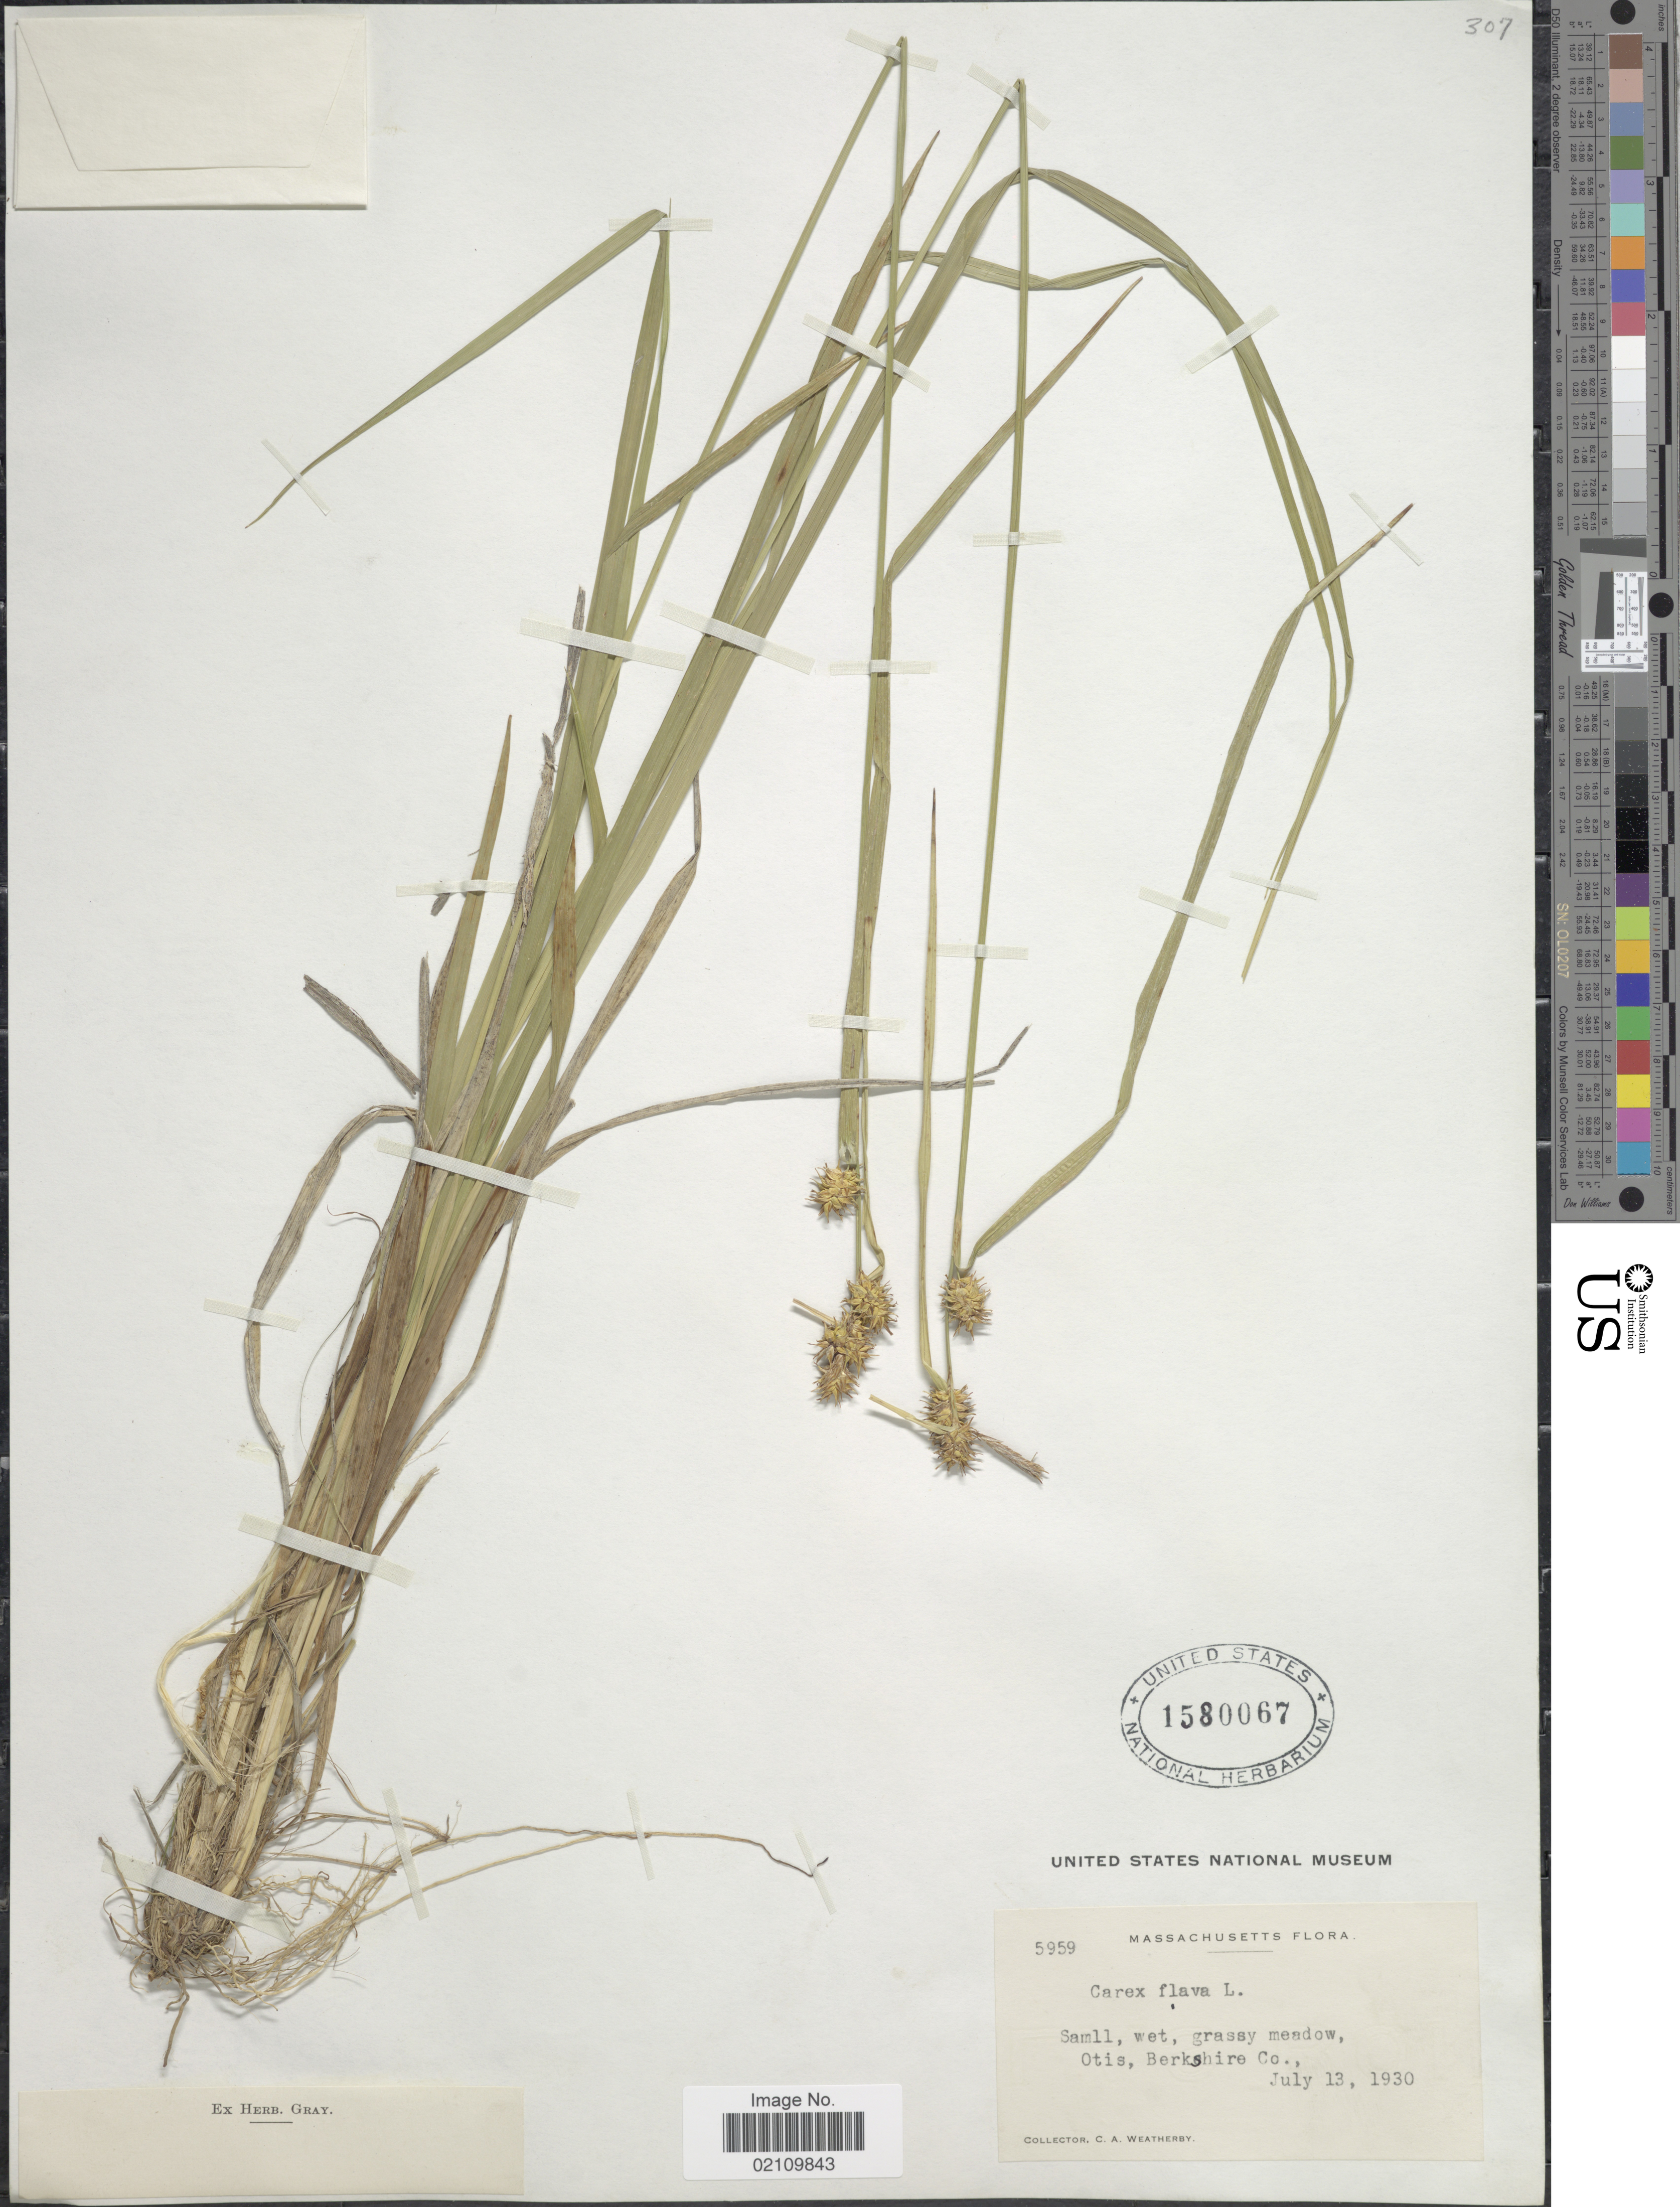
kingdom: Plantae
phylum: Tracheophyta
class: Liliopsida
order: Poales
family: Cyperaceae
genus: Carex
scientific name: Carex flava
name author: L.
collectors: C. A. Weatherby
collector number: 5959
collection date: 1930-07-13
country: United States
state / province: Massachusetts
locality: Small, wet, grassy meadow, Otis, Berkshire Co.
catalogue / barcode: US 1580067